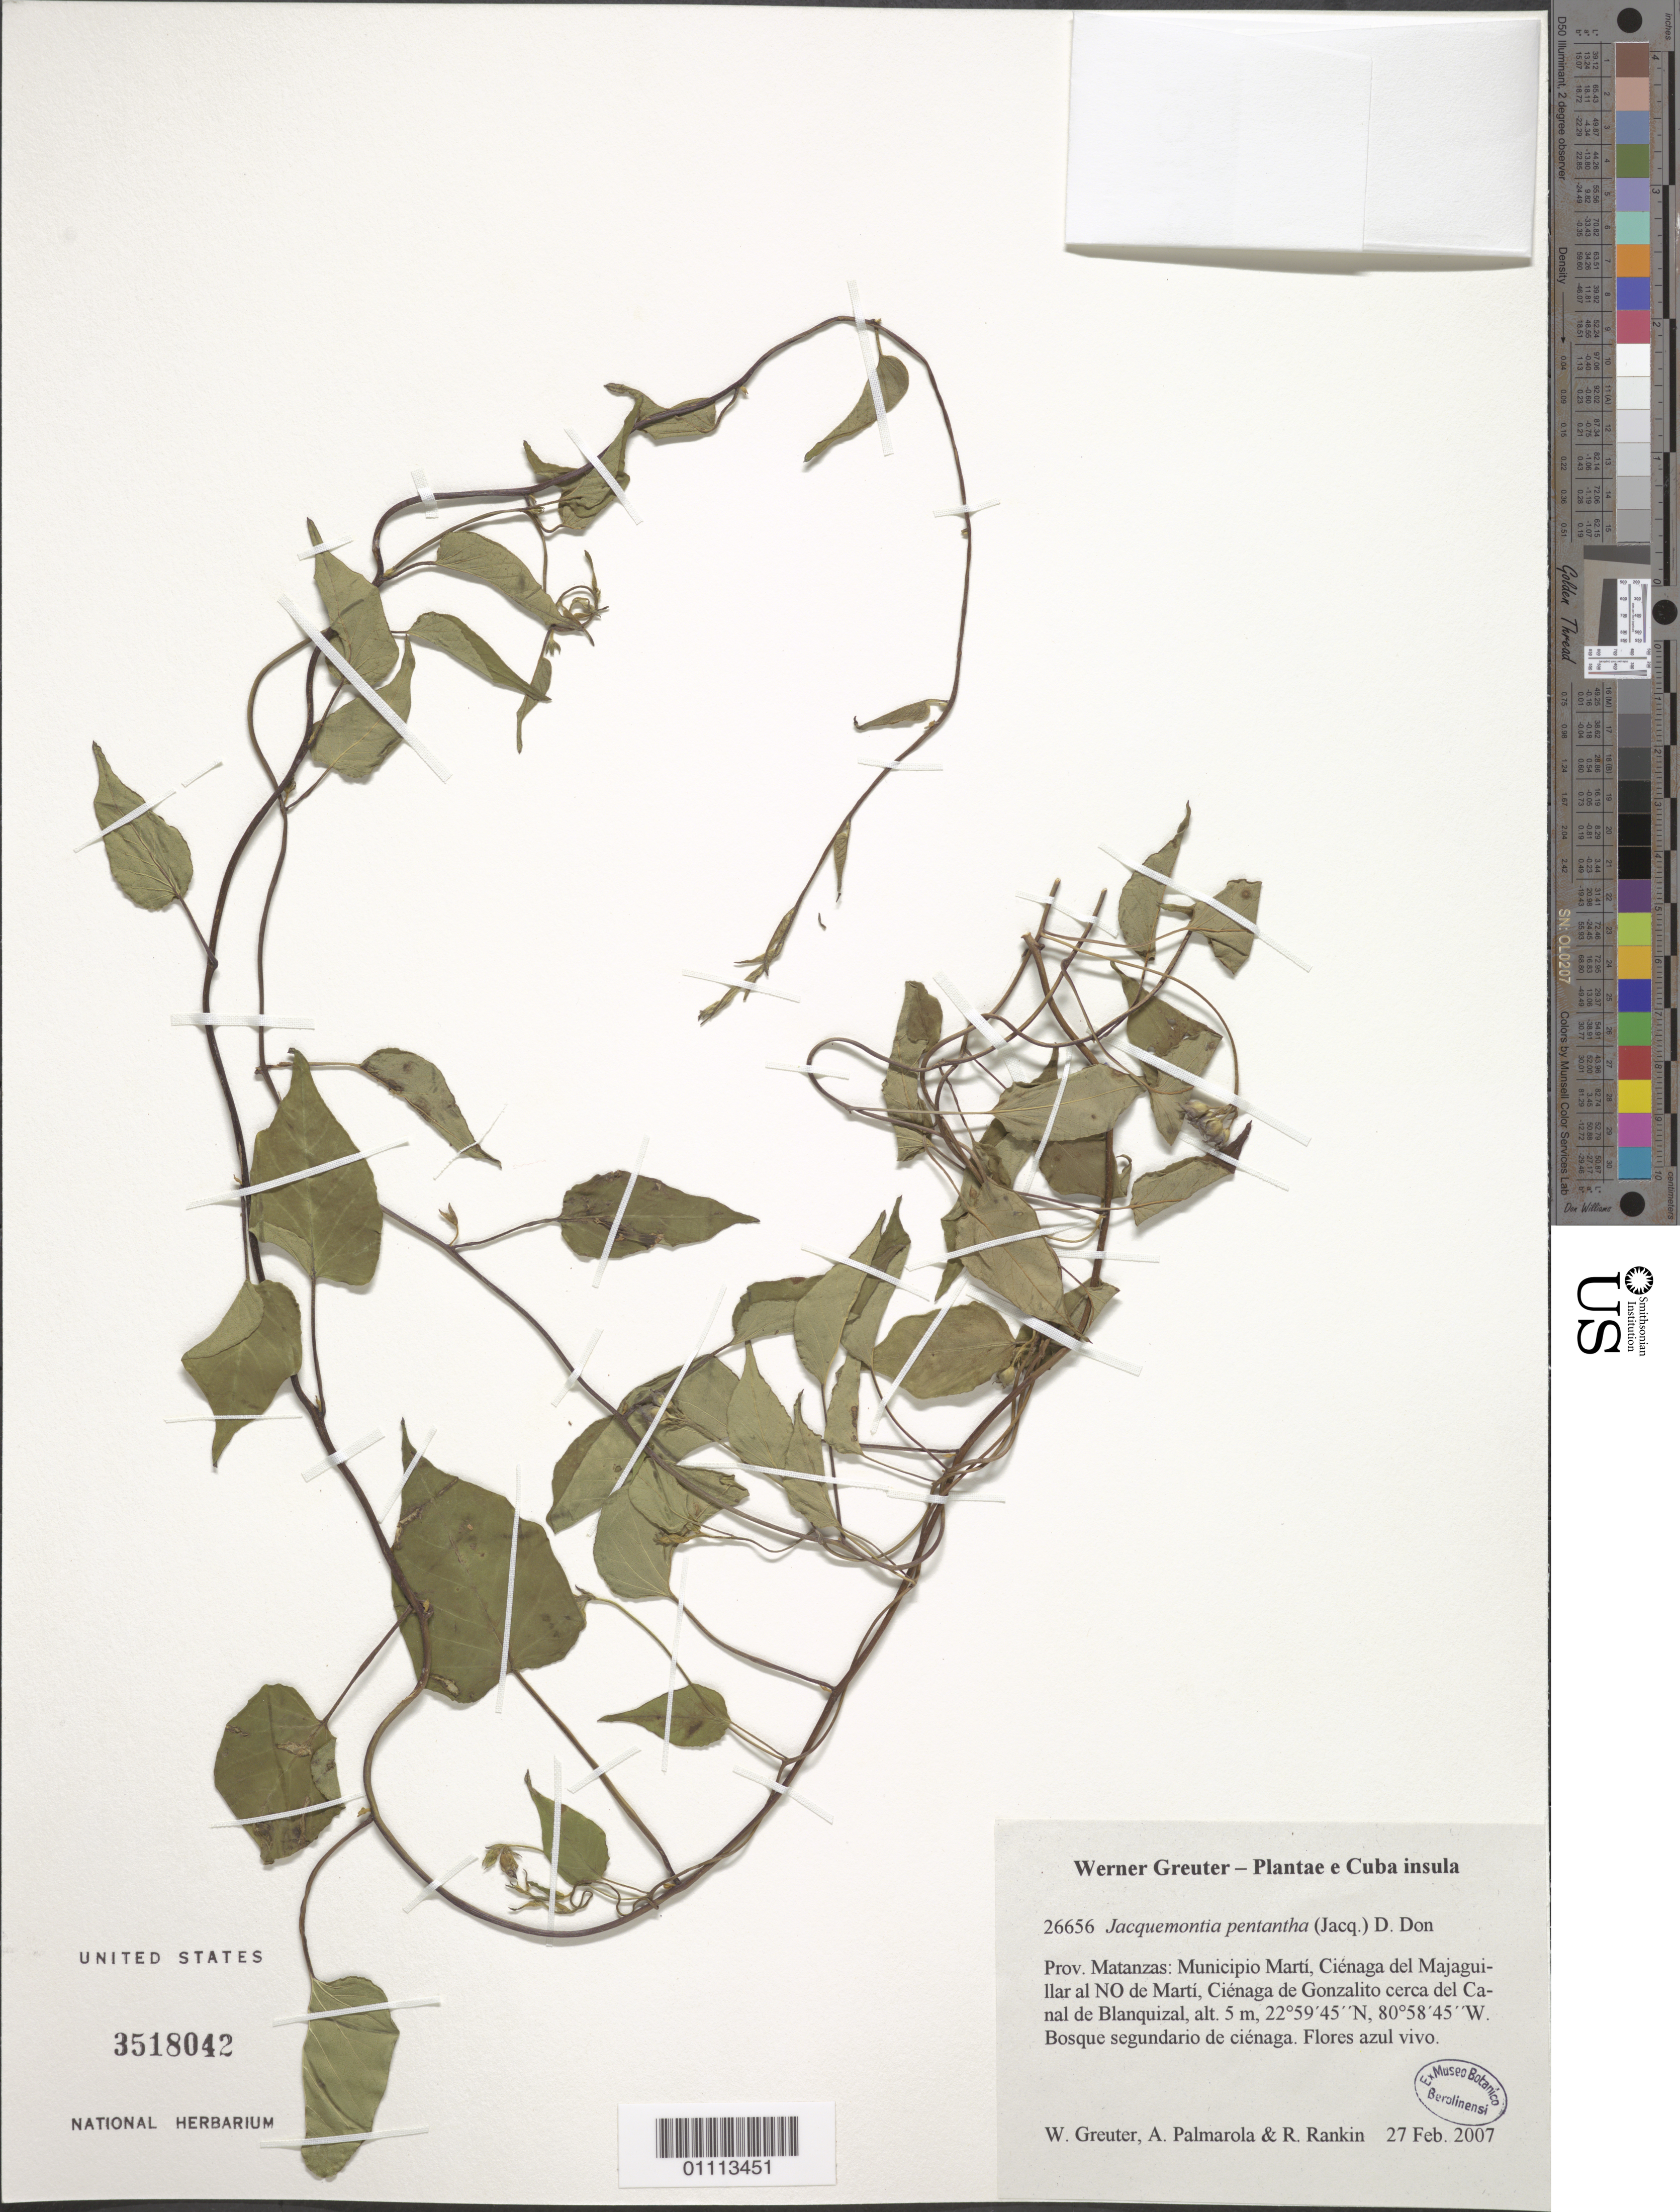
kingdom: Plantae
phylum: Tracheophyta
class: Magnoliopsida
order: Solanales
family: Convolvulaceae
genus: Jacquemontia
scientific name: Jacquemontia pentanthos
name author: (Jacq.) G. Don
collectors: W. Greuter, A. Palmarola-Bejerano & R. Rankin Rodriguez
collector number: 26656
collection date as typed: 27 Feb 2007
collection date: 2007-02-27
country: Cuba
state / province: Matanzas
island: Cuba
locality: Municipio Marti, Cienaga del Majaguillar al NO de Marti, Cienaga de Gonzalito cerca del Canal de Blanquizal Bosque segundario de cienaga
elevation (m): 5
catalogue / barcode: US 3518042